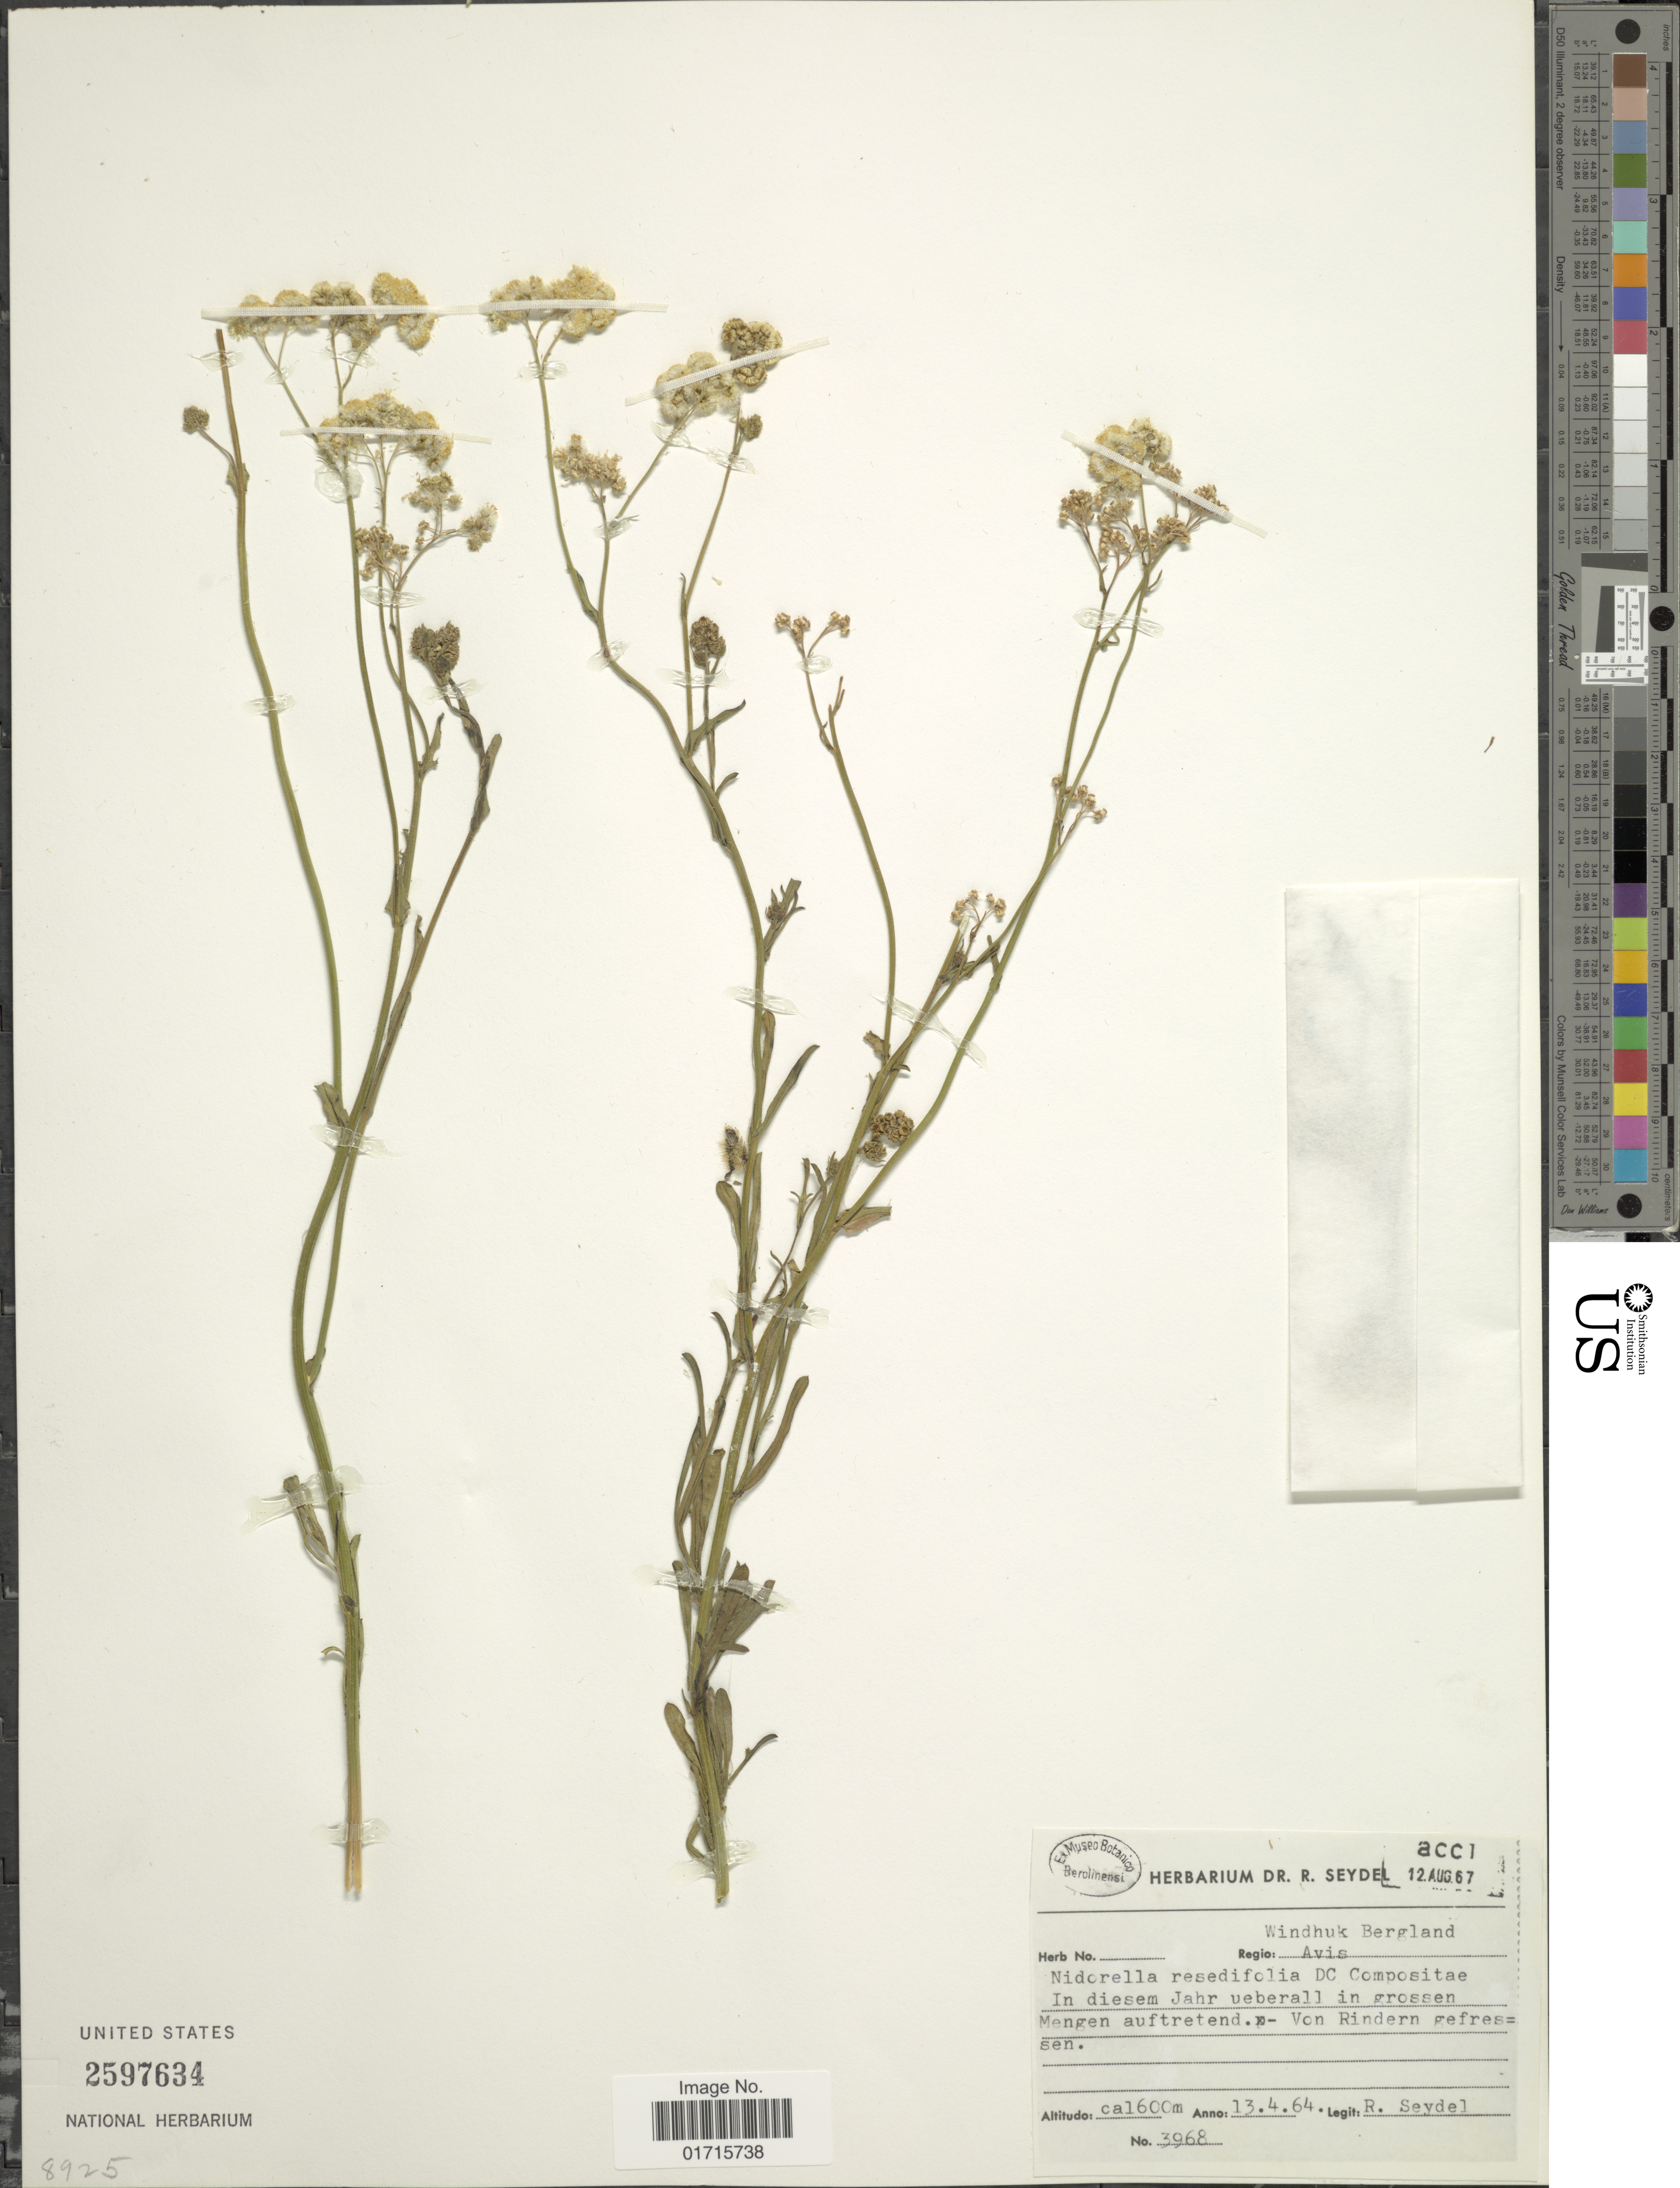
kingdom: Plantae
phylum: Tracheophyta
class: Magnoliopsida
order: Asterales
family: Asteraceae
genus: Nidorella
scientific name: Nidorella resedifolia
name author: DC.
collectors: R. Seydel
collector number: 3968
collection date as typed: Transcribed d/m/y: 13/4/64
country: Namibia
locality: Windhuk Bergland. Regio: Avis. In diesem Jahr ueberall in grossen Mengen auftretend. -Von Rindern gefressen.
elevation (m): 1600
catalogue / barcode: US 2597634